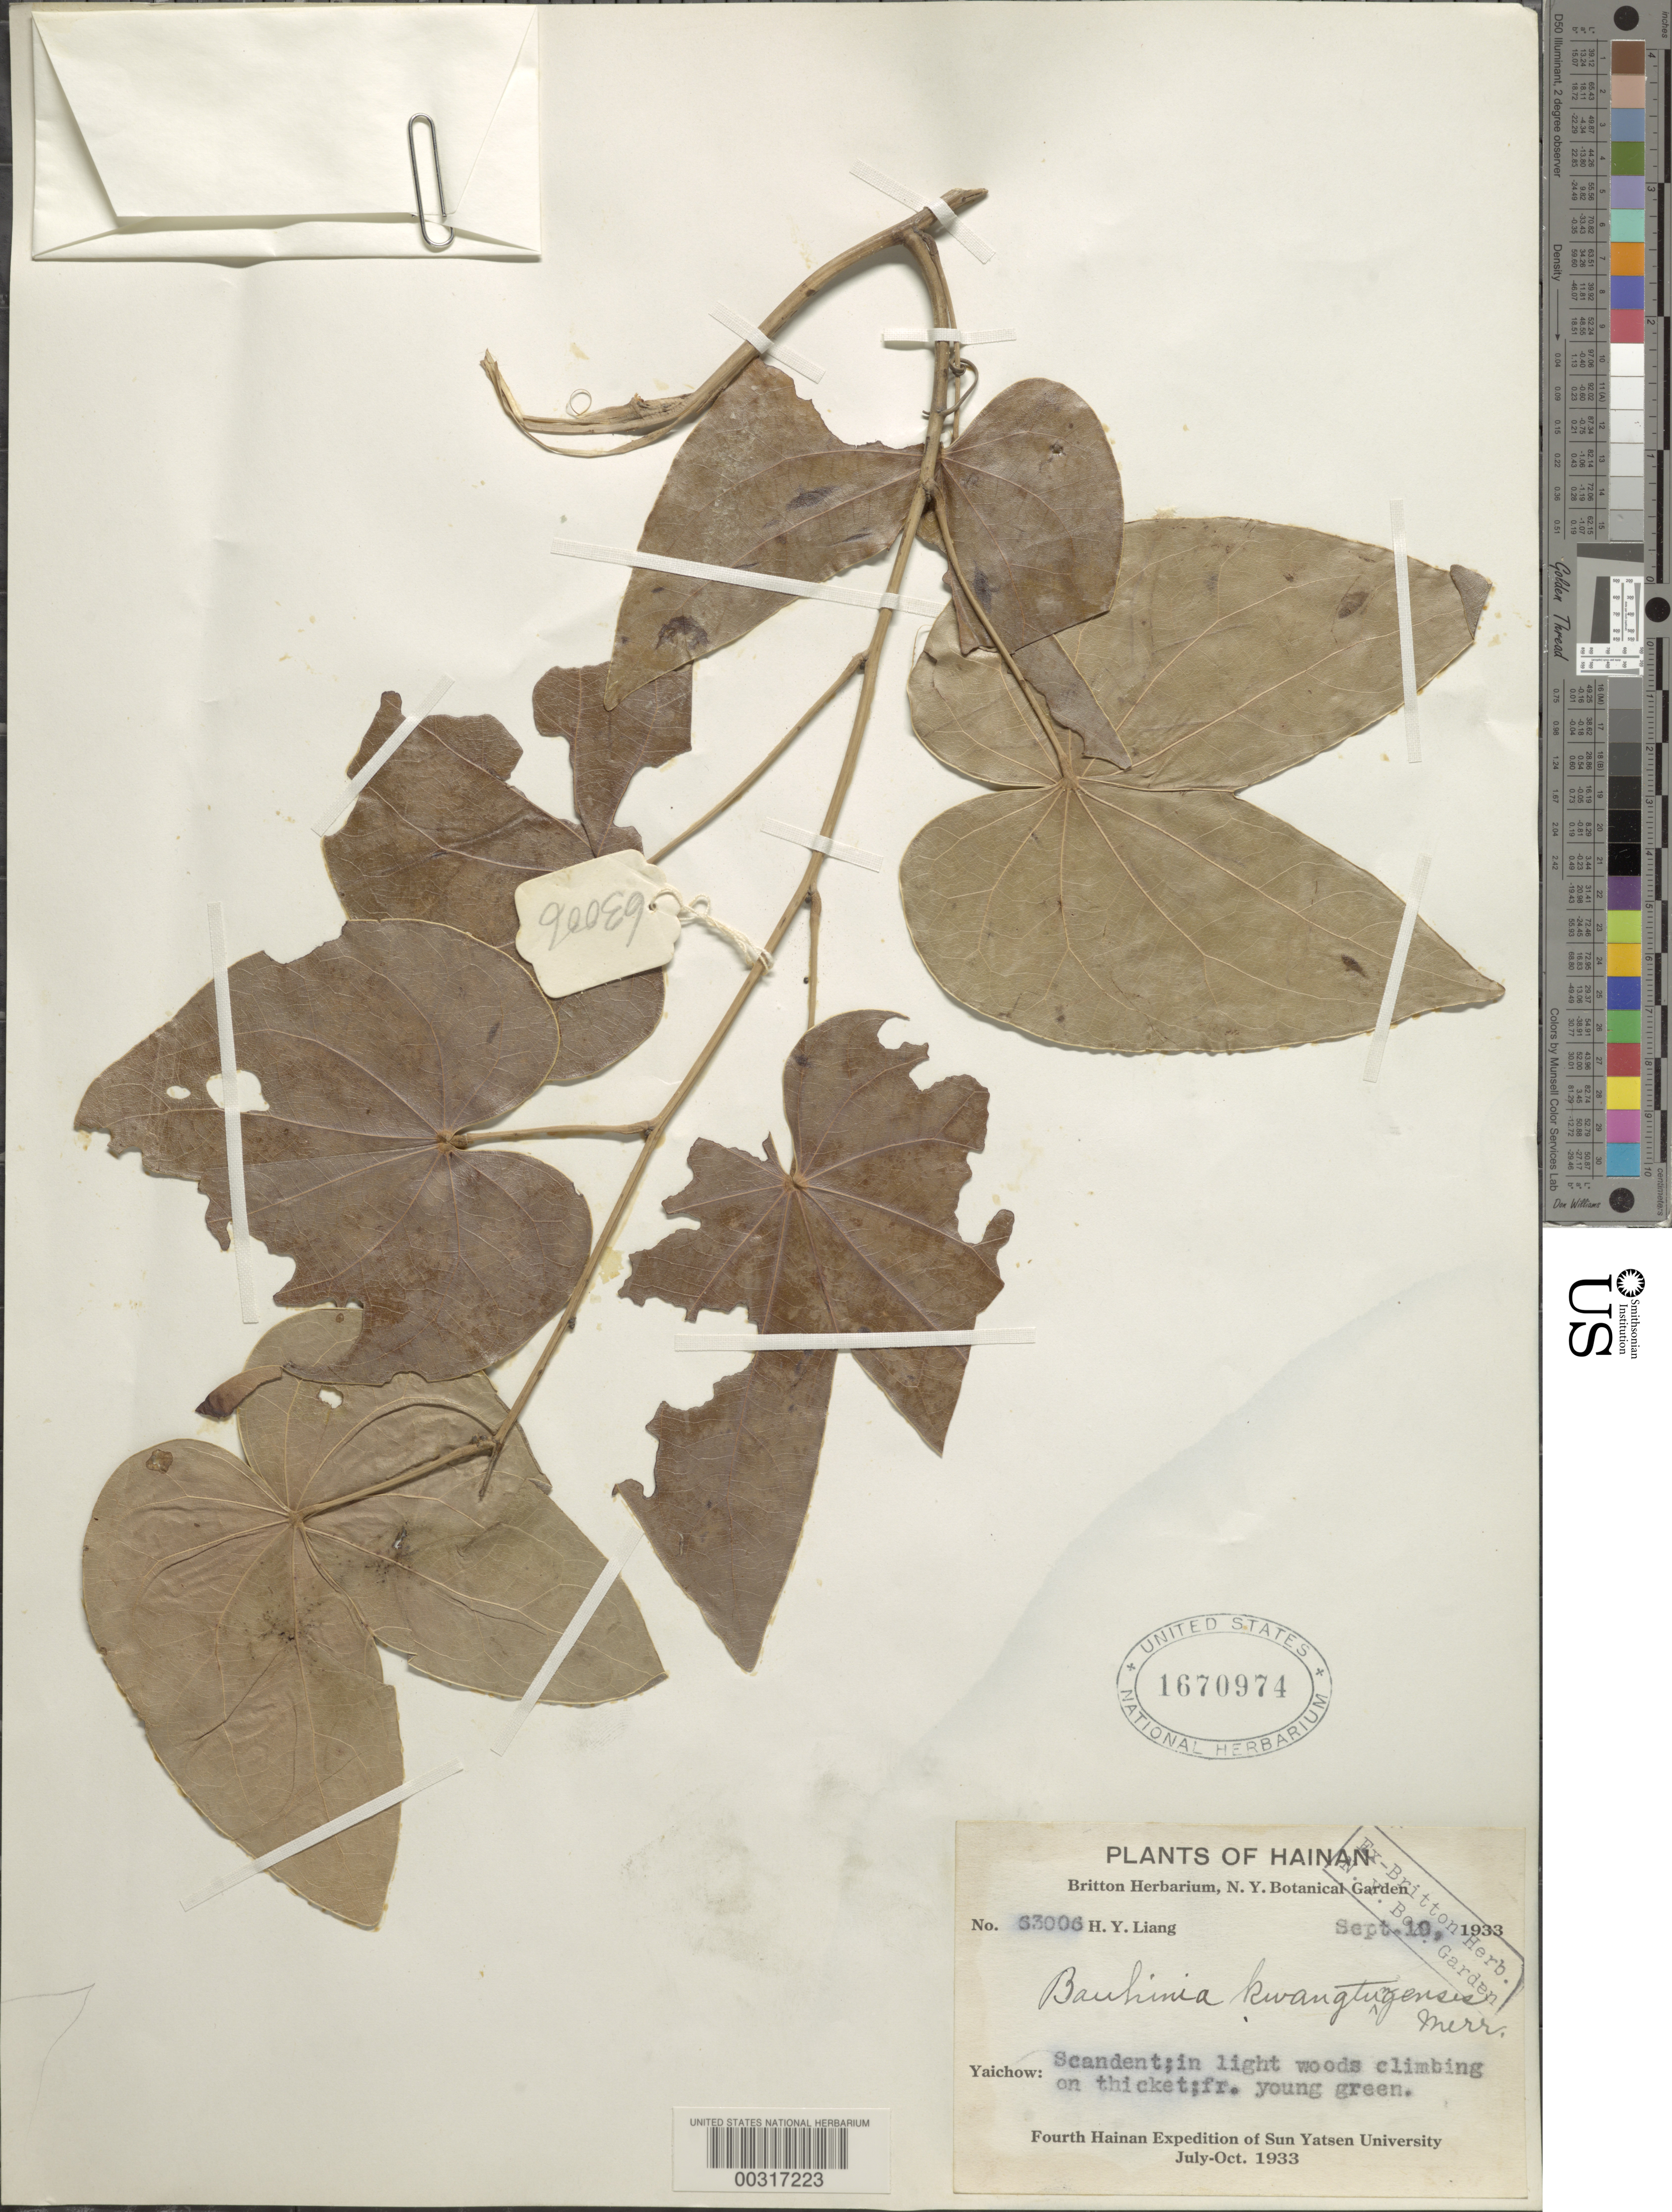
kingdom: Plantae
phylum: Tracheophyta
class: Magnoliopsida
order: Fabales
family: Fabaceae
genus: Phanera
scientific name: Phanera japonica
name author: (Maxim.) H. Ohashi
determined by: U.S. National Herbarium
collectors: H. Y. Liang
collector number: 63006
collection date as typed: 10 Sep 1933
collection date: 1933-09-10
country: China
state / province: Hainan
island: Hainan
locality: Yaichow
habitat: Thickets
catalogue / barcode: US 1670974